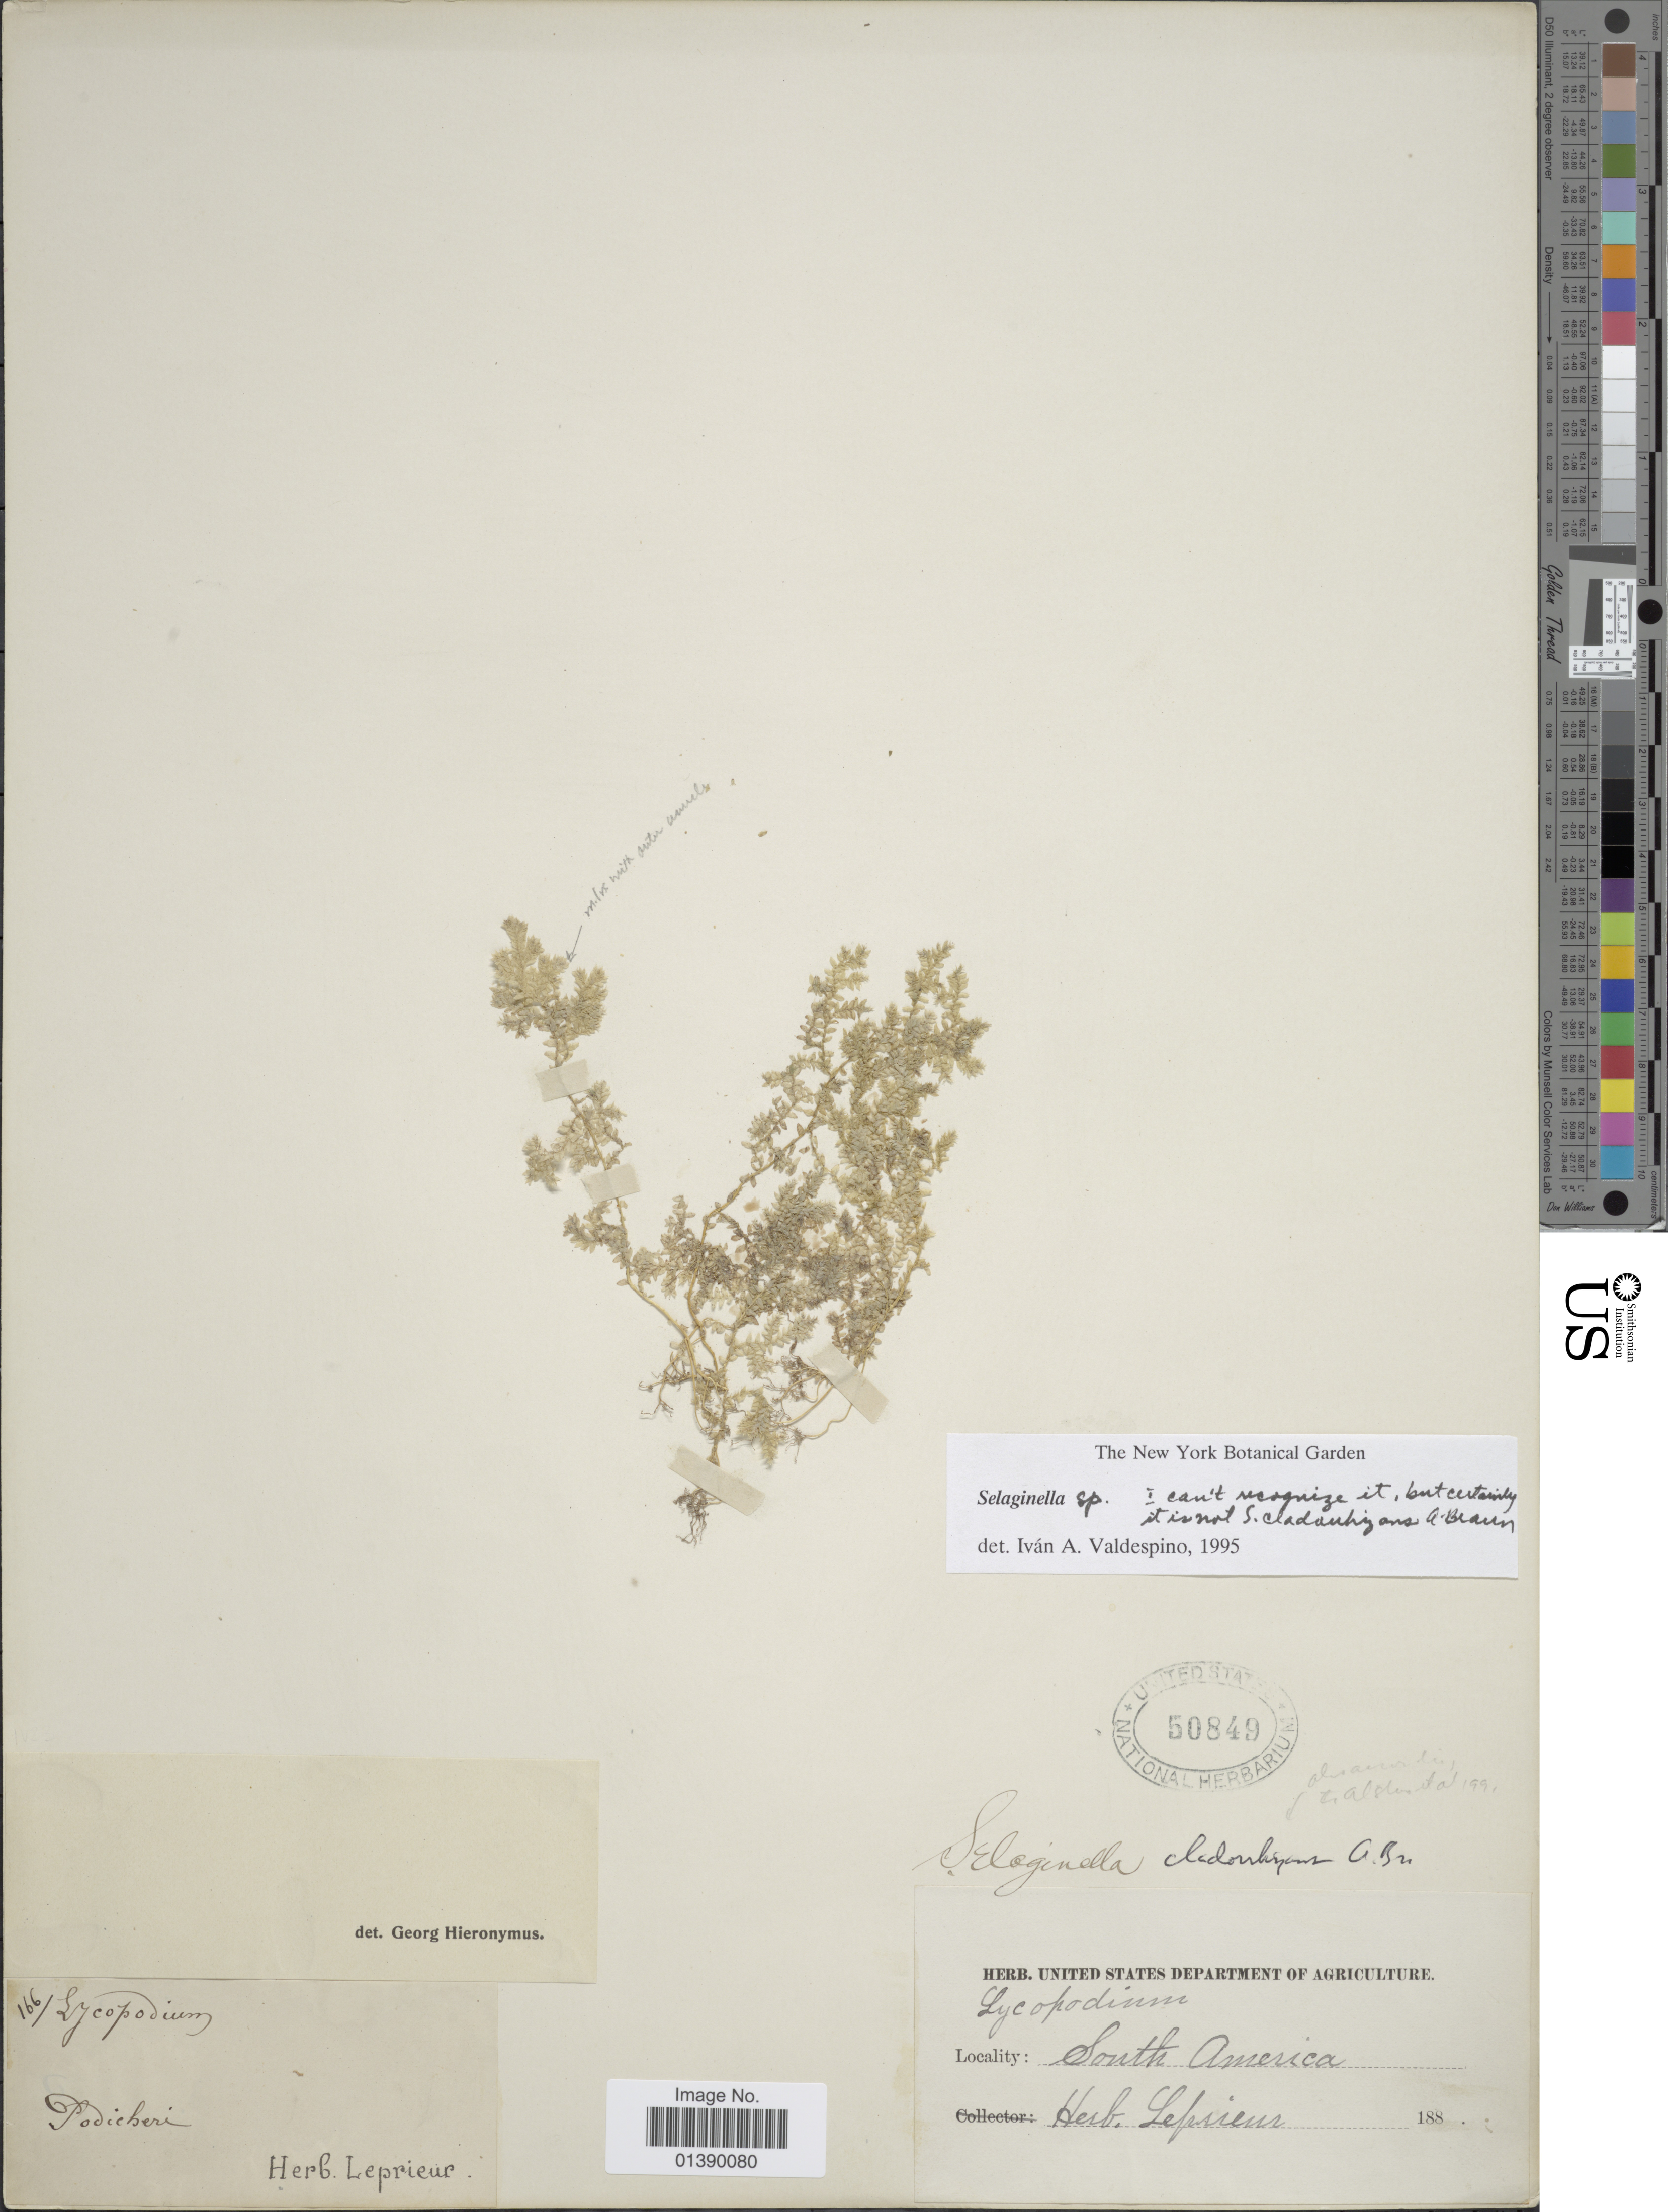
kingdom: Plantae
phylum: Tracheophyta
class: Lycopodiopsida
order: Selaginellales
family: Selaginellaceae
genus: Selaginella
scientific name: Selaginella sp.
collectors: ex herb. Leprieur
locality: South America [interpreted]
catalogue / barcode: US 50849